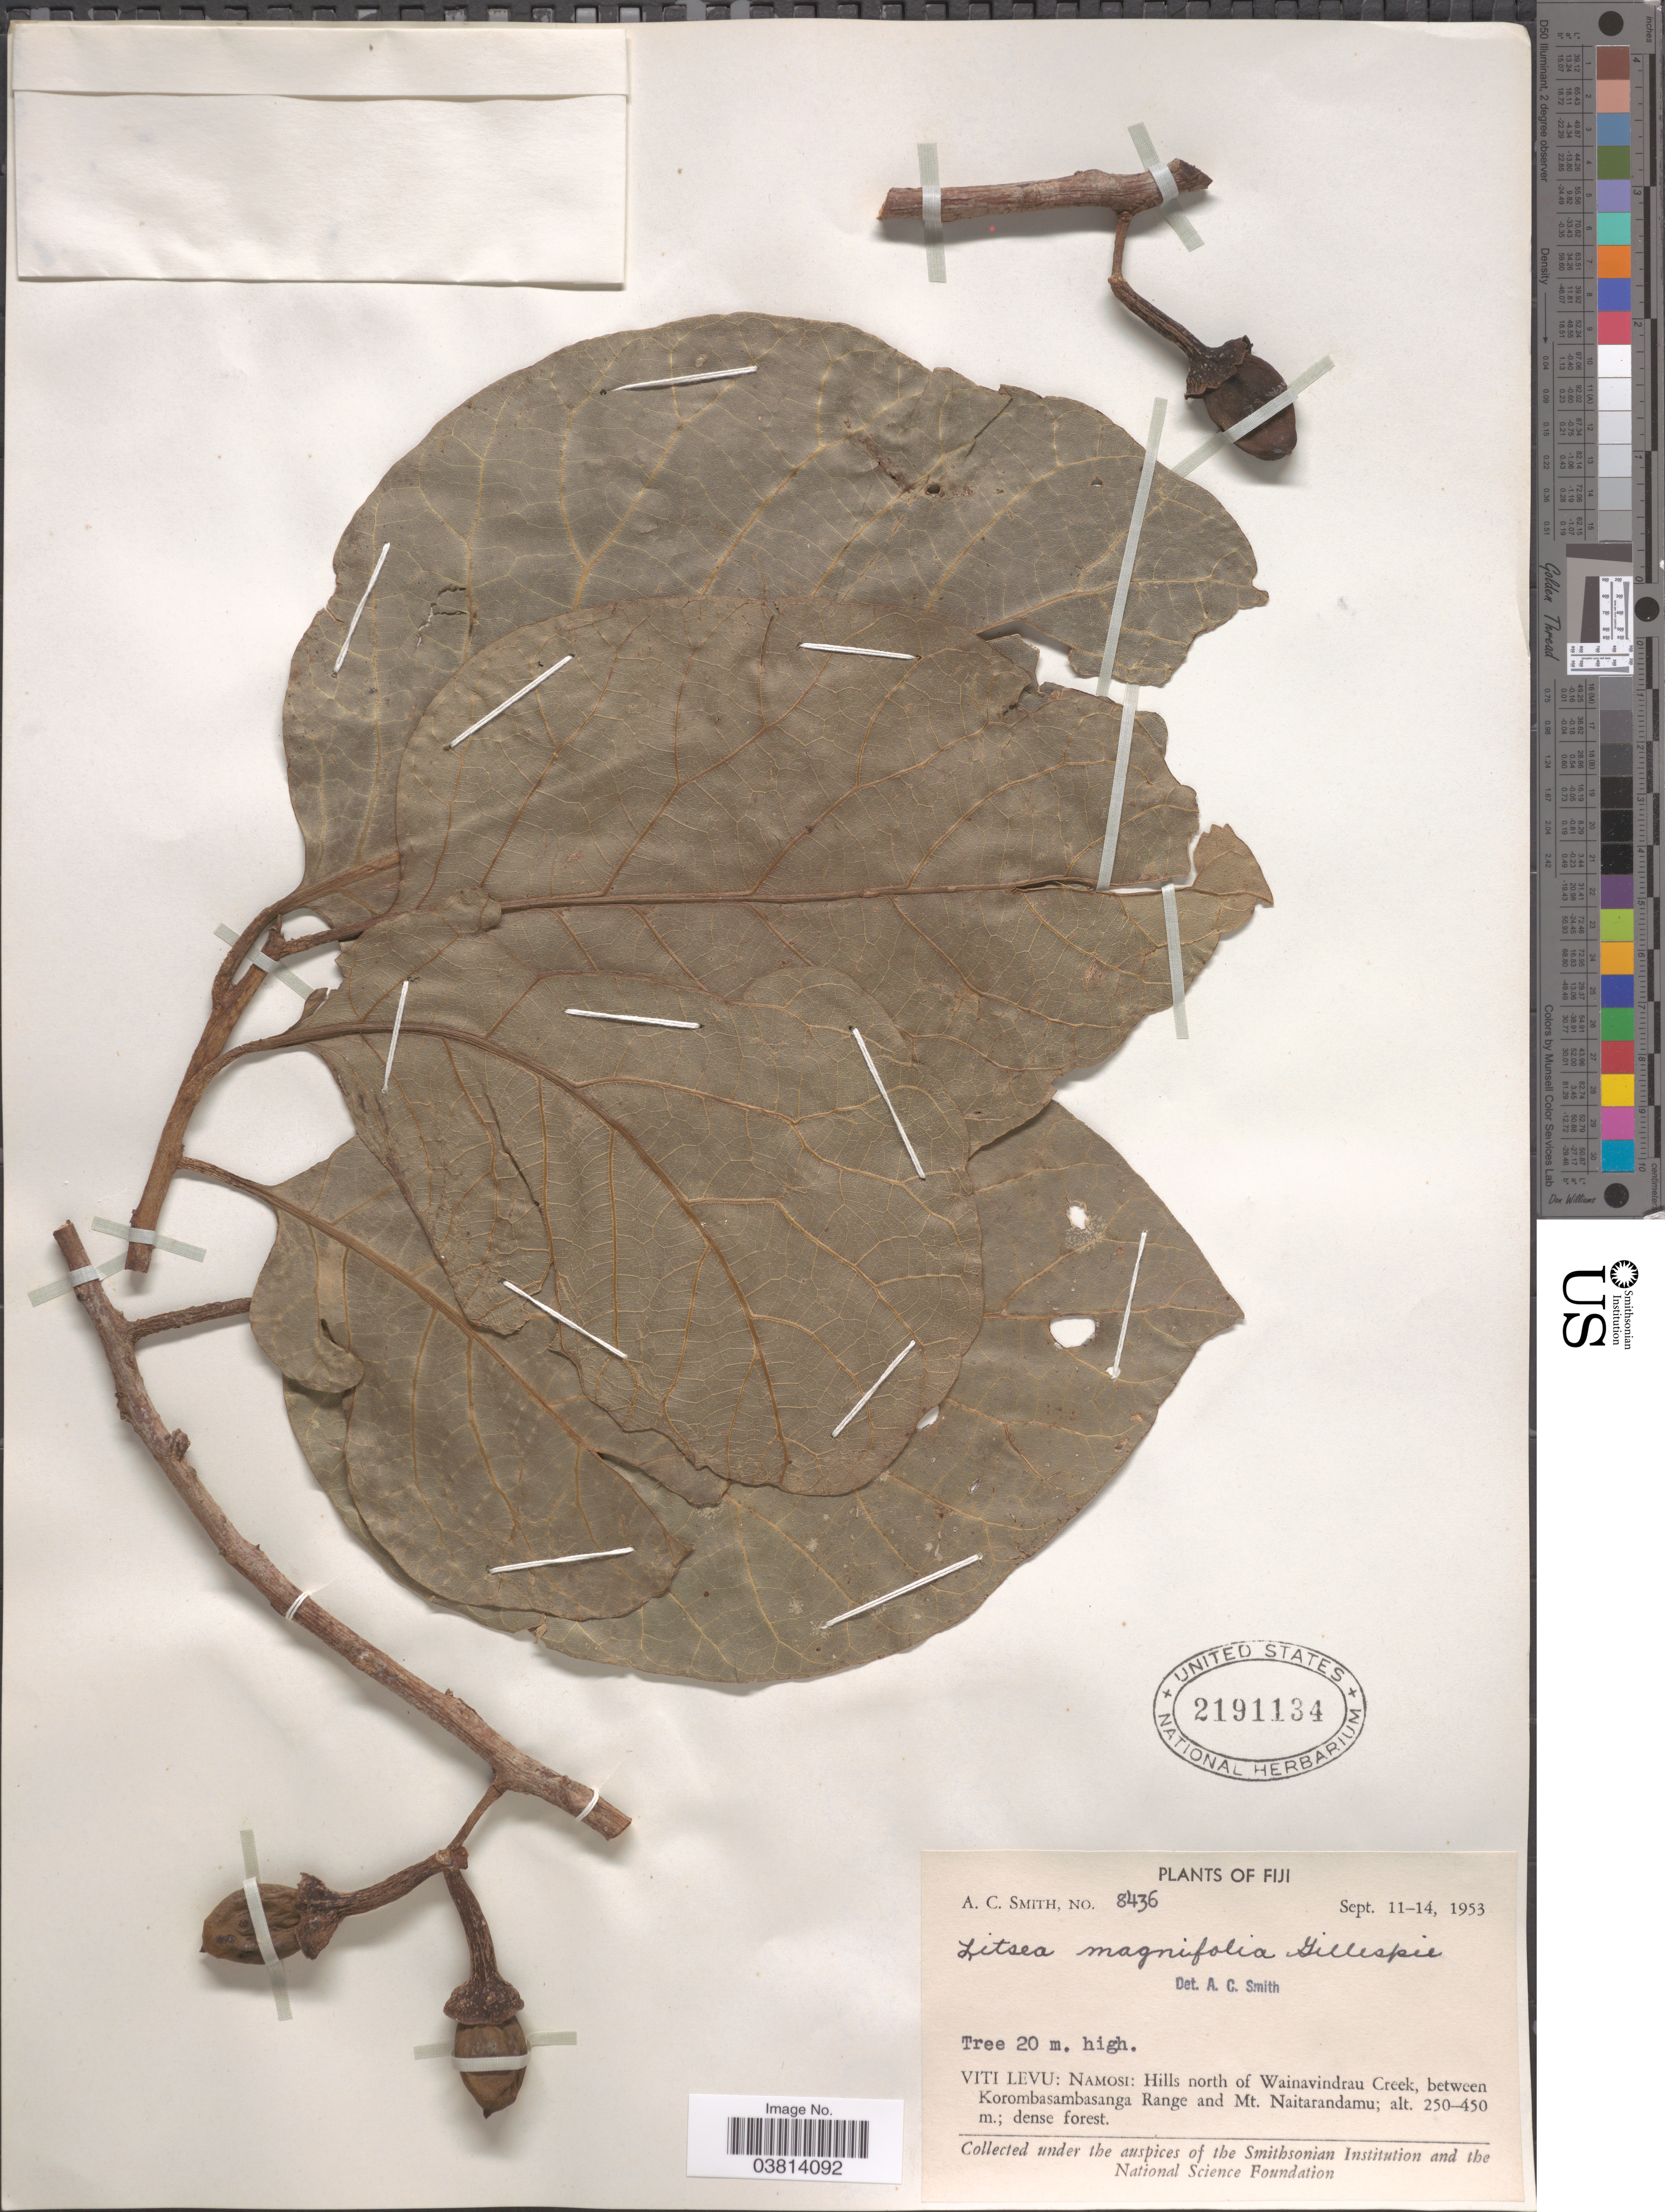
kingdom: Plantae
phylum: Tracheophyta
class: Magnoliopsida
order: Laurales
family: Lauraceae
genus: Litsea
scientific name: Litsea magnifolia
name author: Christoph.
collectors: A. C. Smith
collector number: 8436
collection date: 1953-09-11/1953-09-14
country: Fiji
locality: Viti Levu: Namosi: Hills north of Wainavindrau Creek, between Korombasambasanga Range and Mt. Naitarandamu.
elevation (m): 250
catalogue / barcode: US 2191134